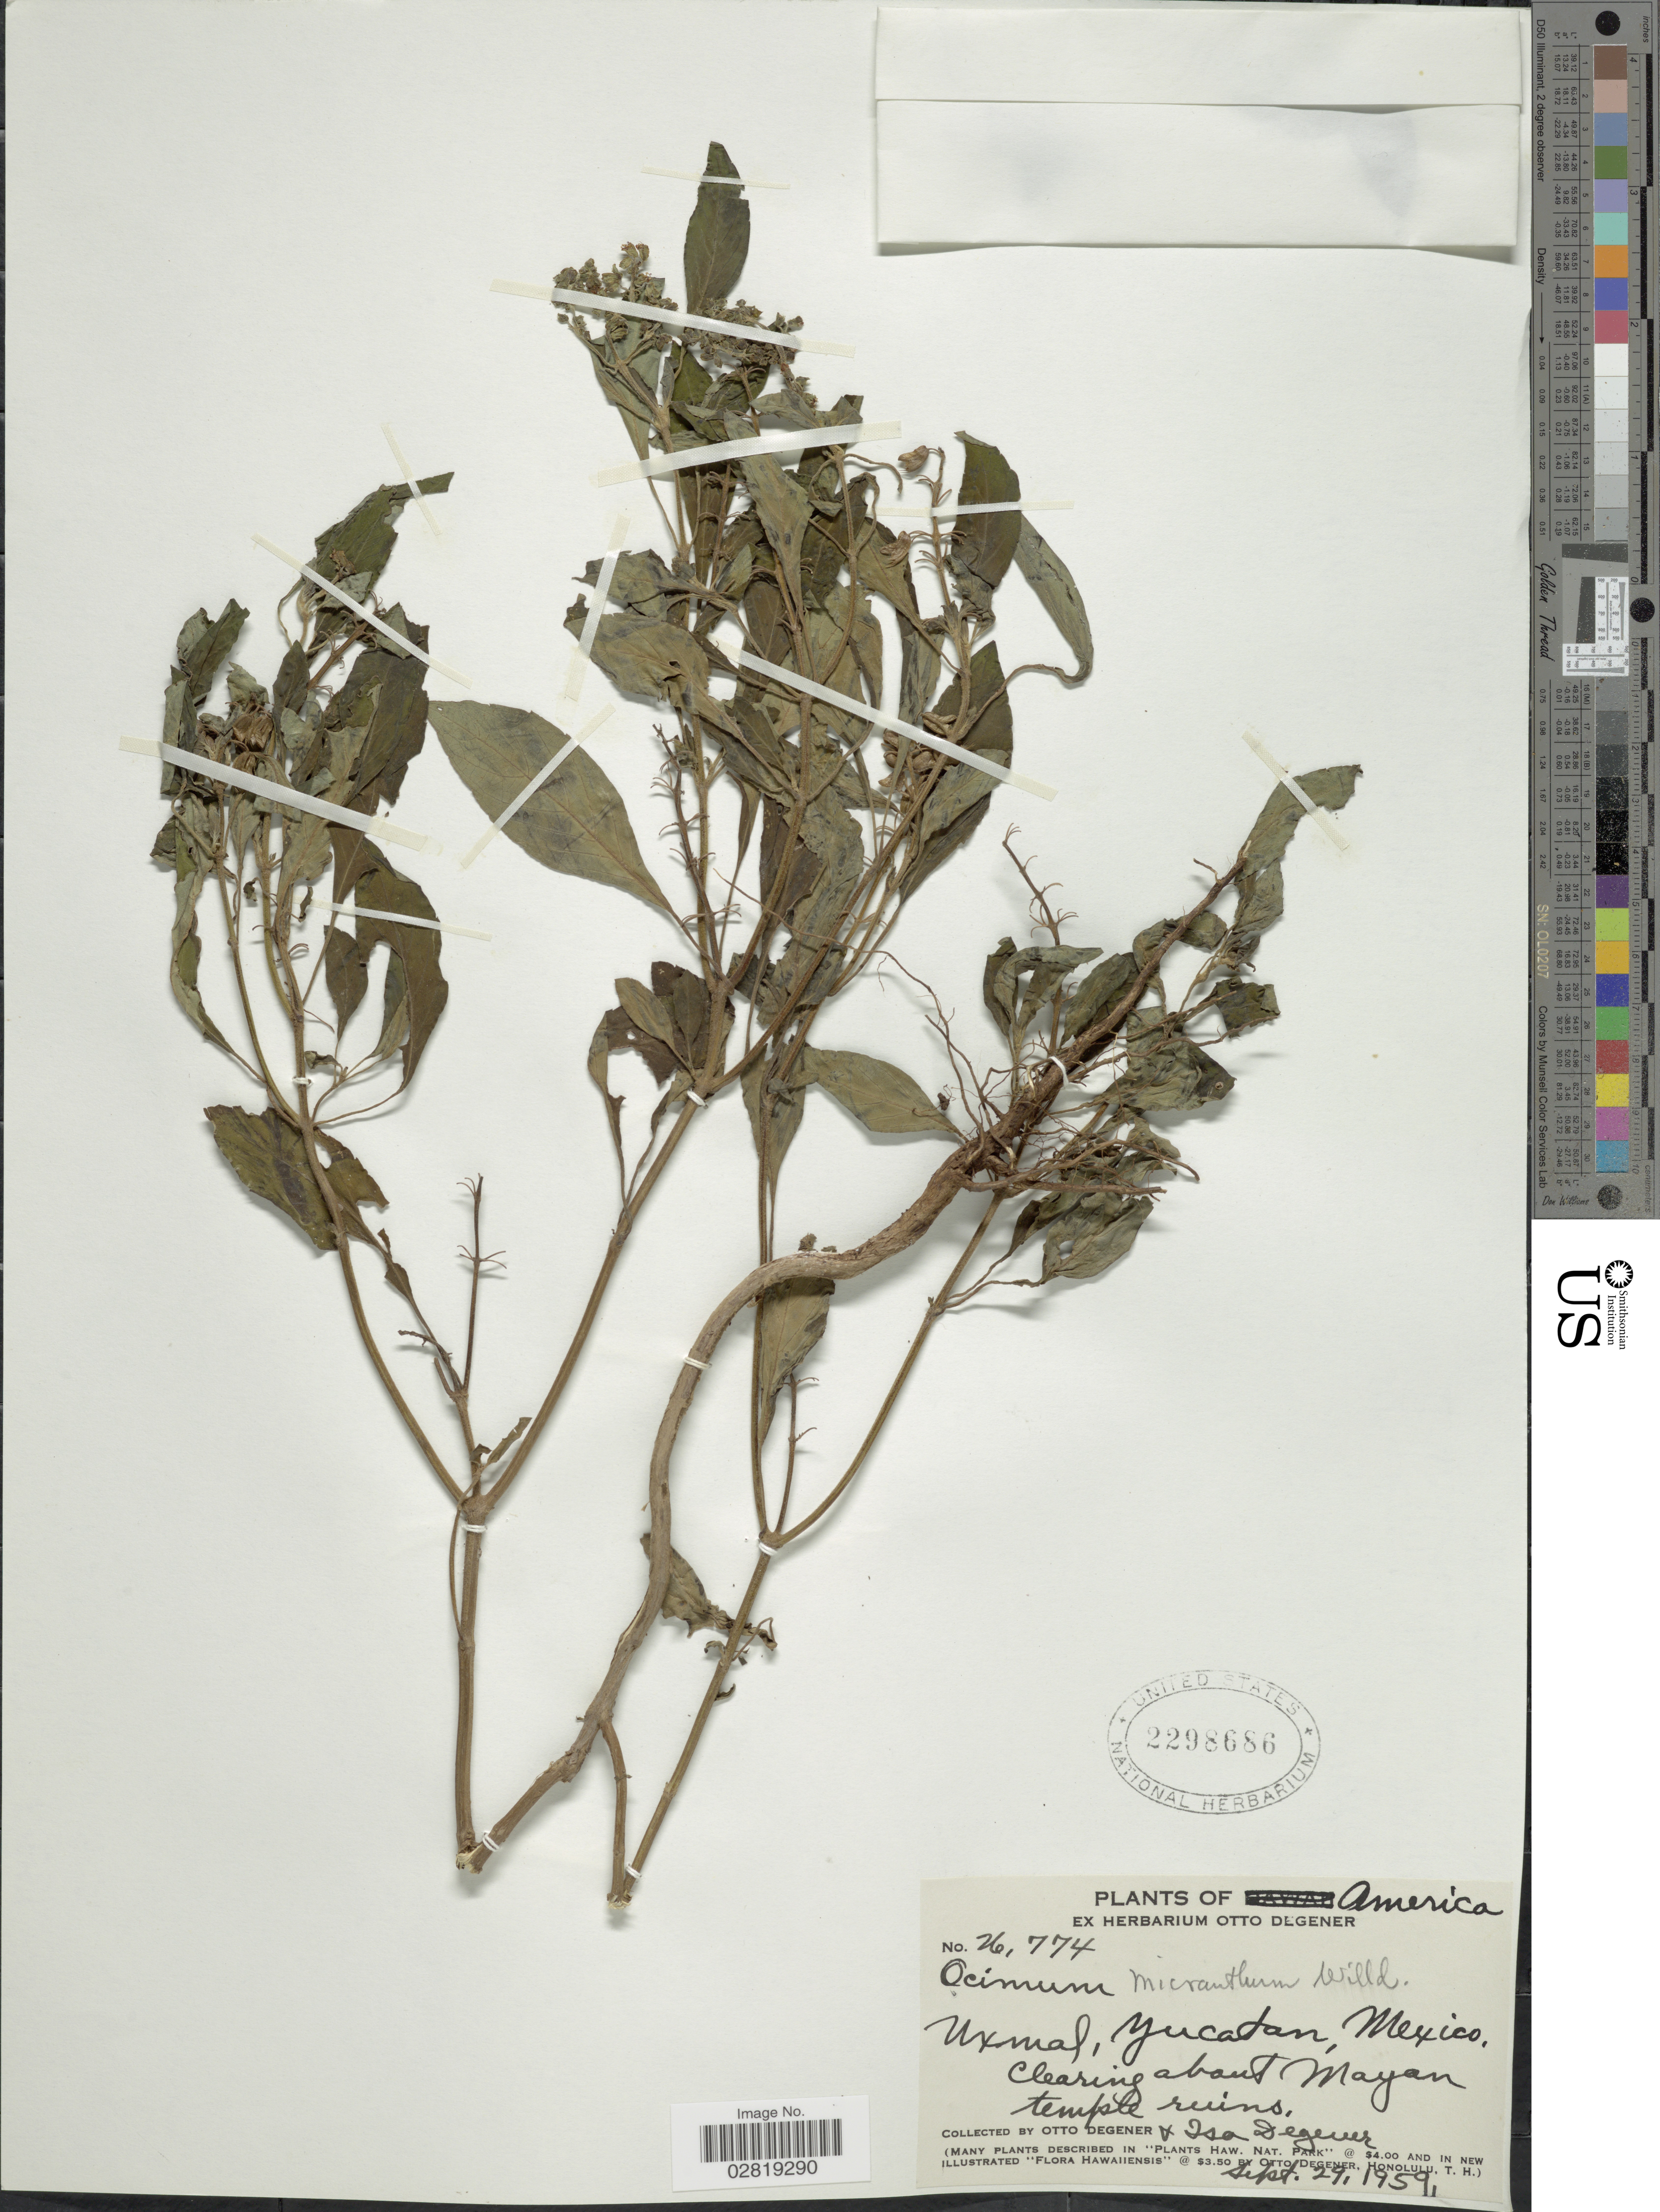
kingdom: Plantae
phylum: Tracheophyta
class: Magnoliopsida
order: Lamiales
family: Lamiaceae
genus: Ocimum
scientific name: Ocimum campechianum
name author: Mill.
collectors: O. Degener & I. Degener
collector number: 26774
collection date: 1959-09-29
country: Mexico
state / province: Yucatán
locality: Uxmal, Yucutan, Clearing about Mayan temple ruins.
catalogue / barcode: US 2298686